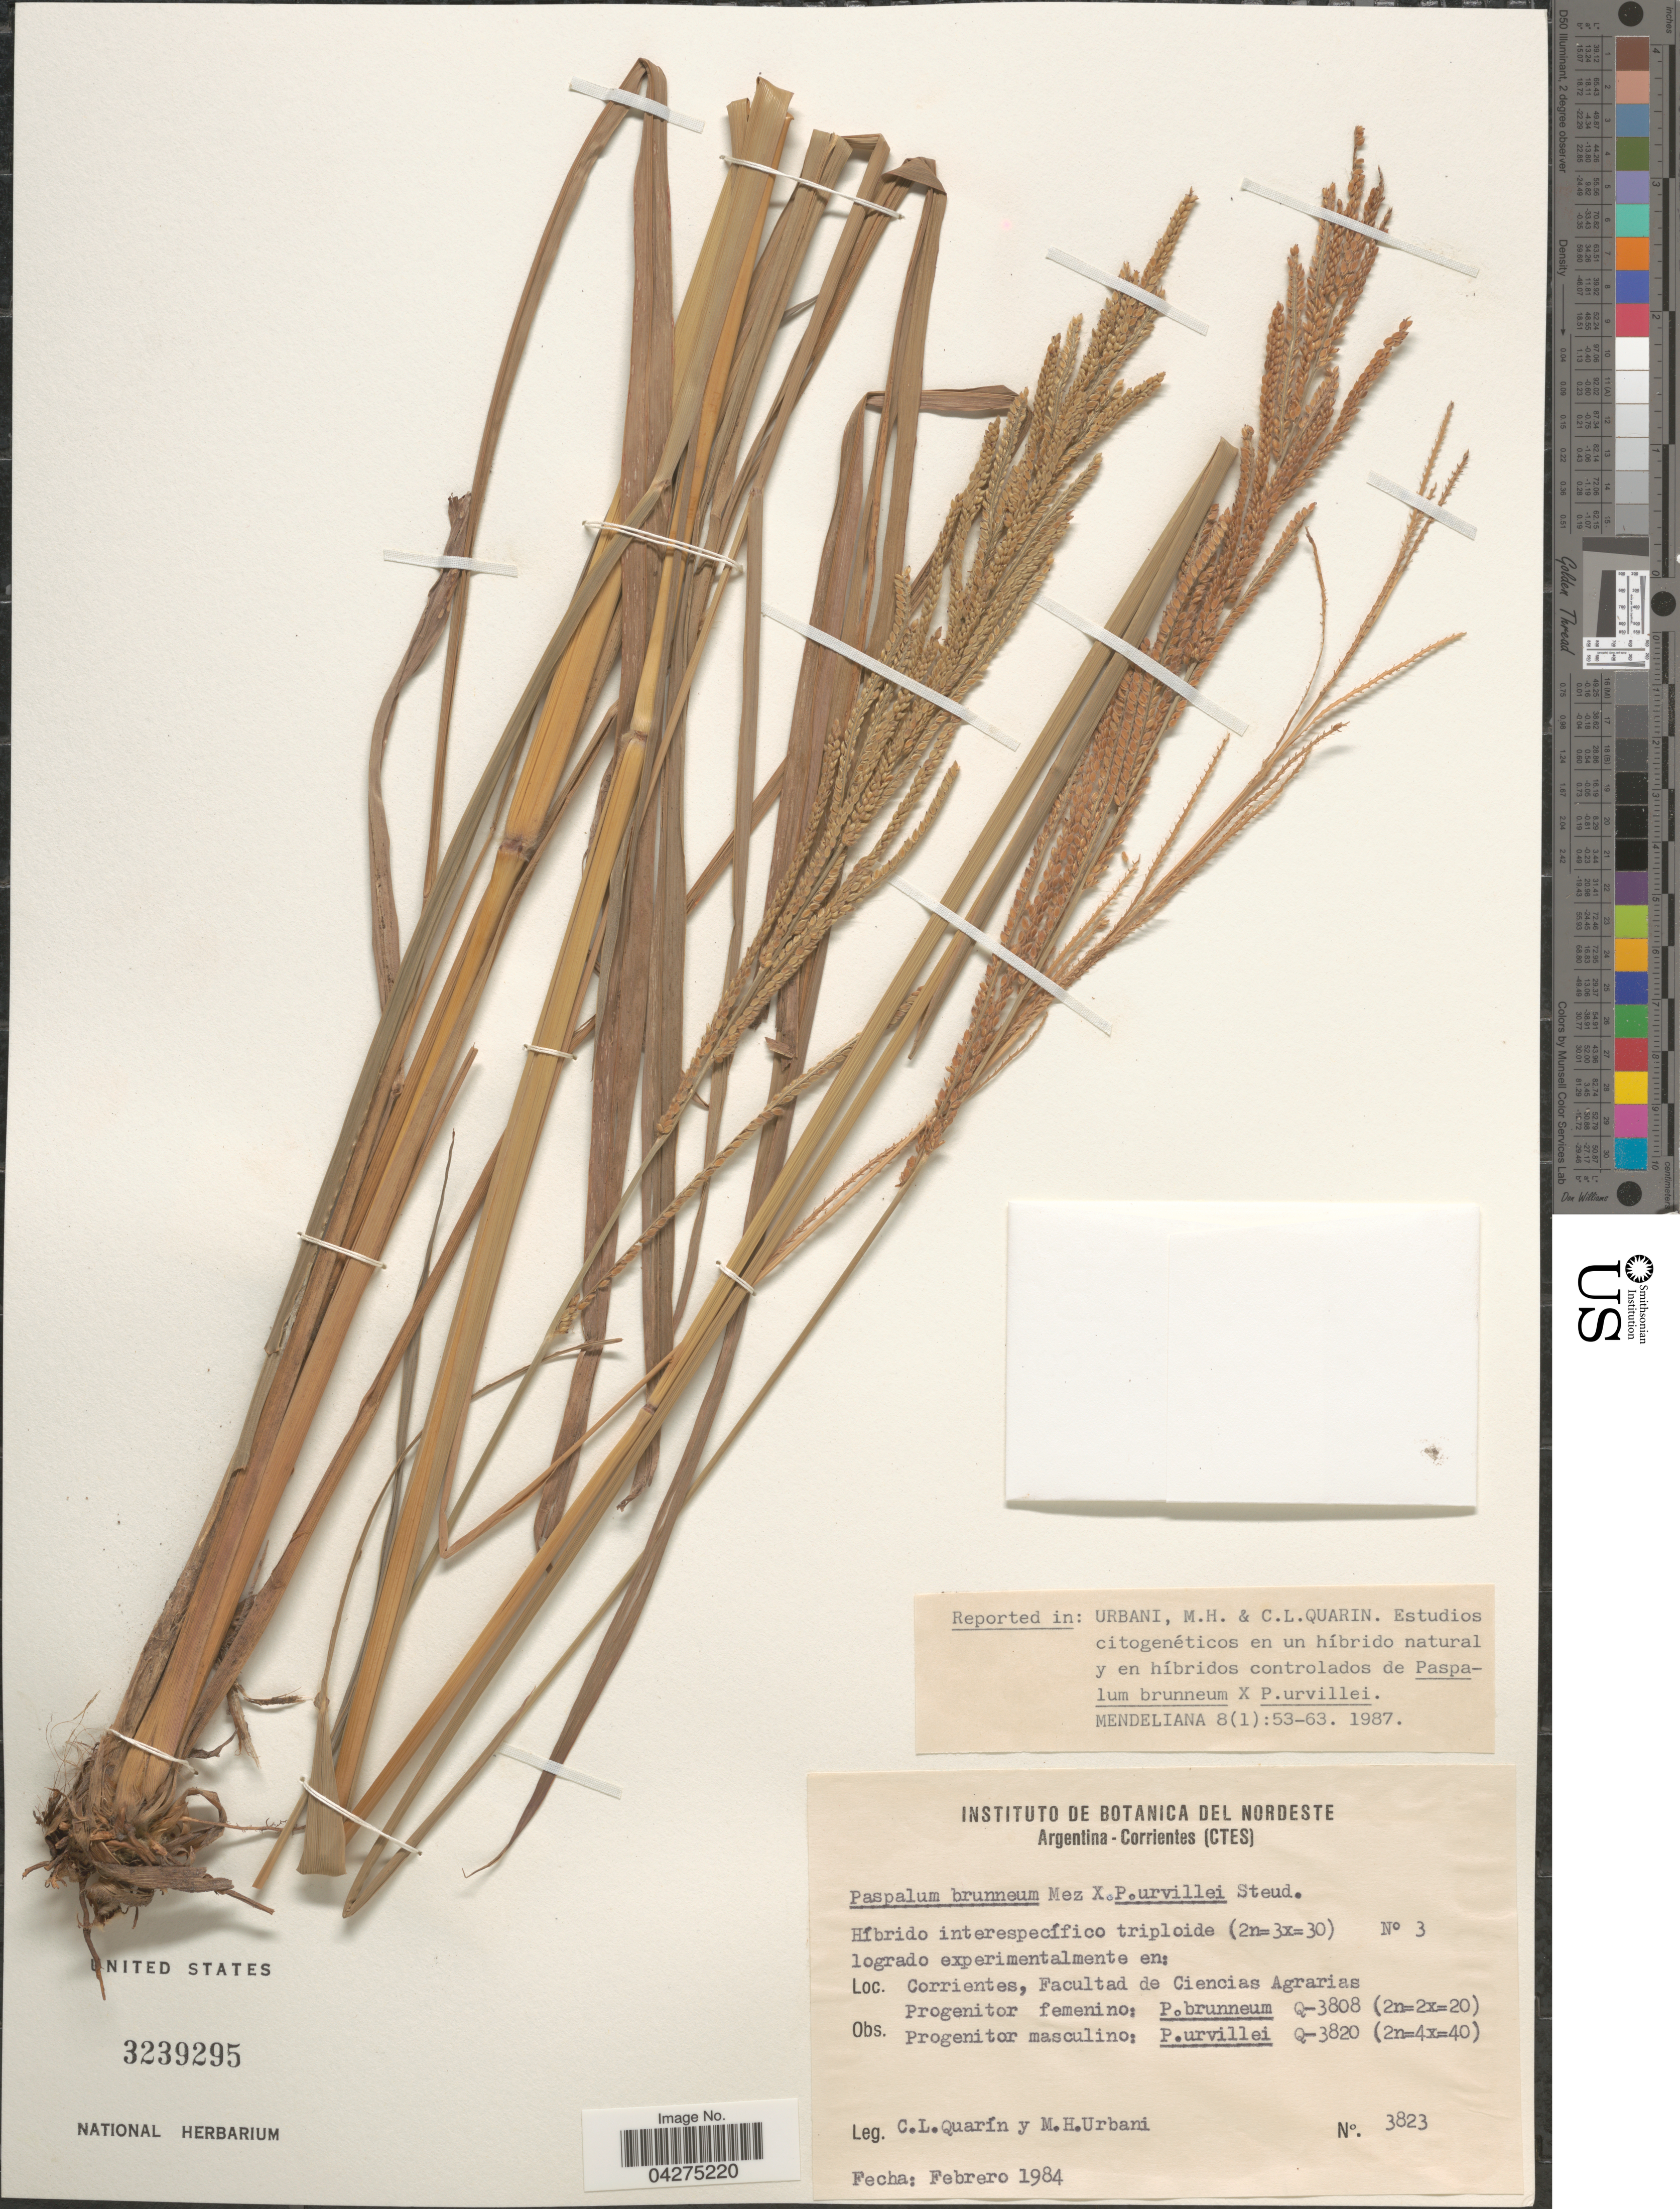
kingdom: Plantae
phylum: Tracheophyta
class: Liliopsida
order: Poales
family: Poaceae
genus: Paspalum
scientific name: Paspalum quarinii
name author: Morrone & Zuloaga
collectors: C. Quarin & M. Urbani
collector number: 3823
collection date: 1984-02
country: Argentina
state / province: Corrientes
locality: Facultad de Ciencias Agrarias.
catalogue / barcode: US 3239295